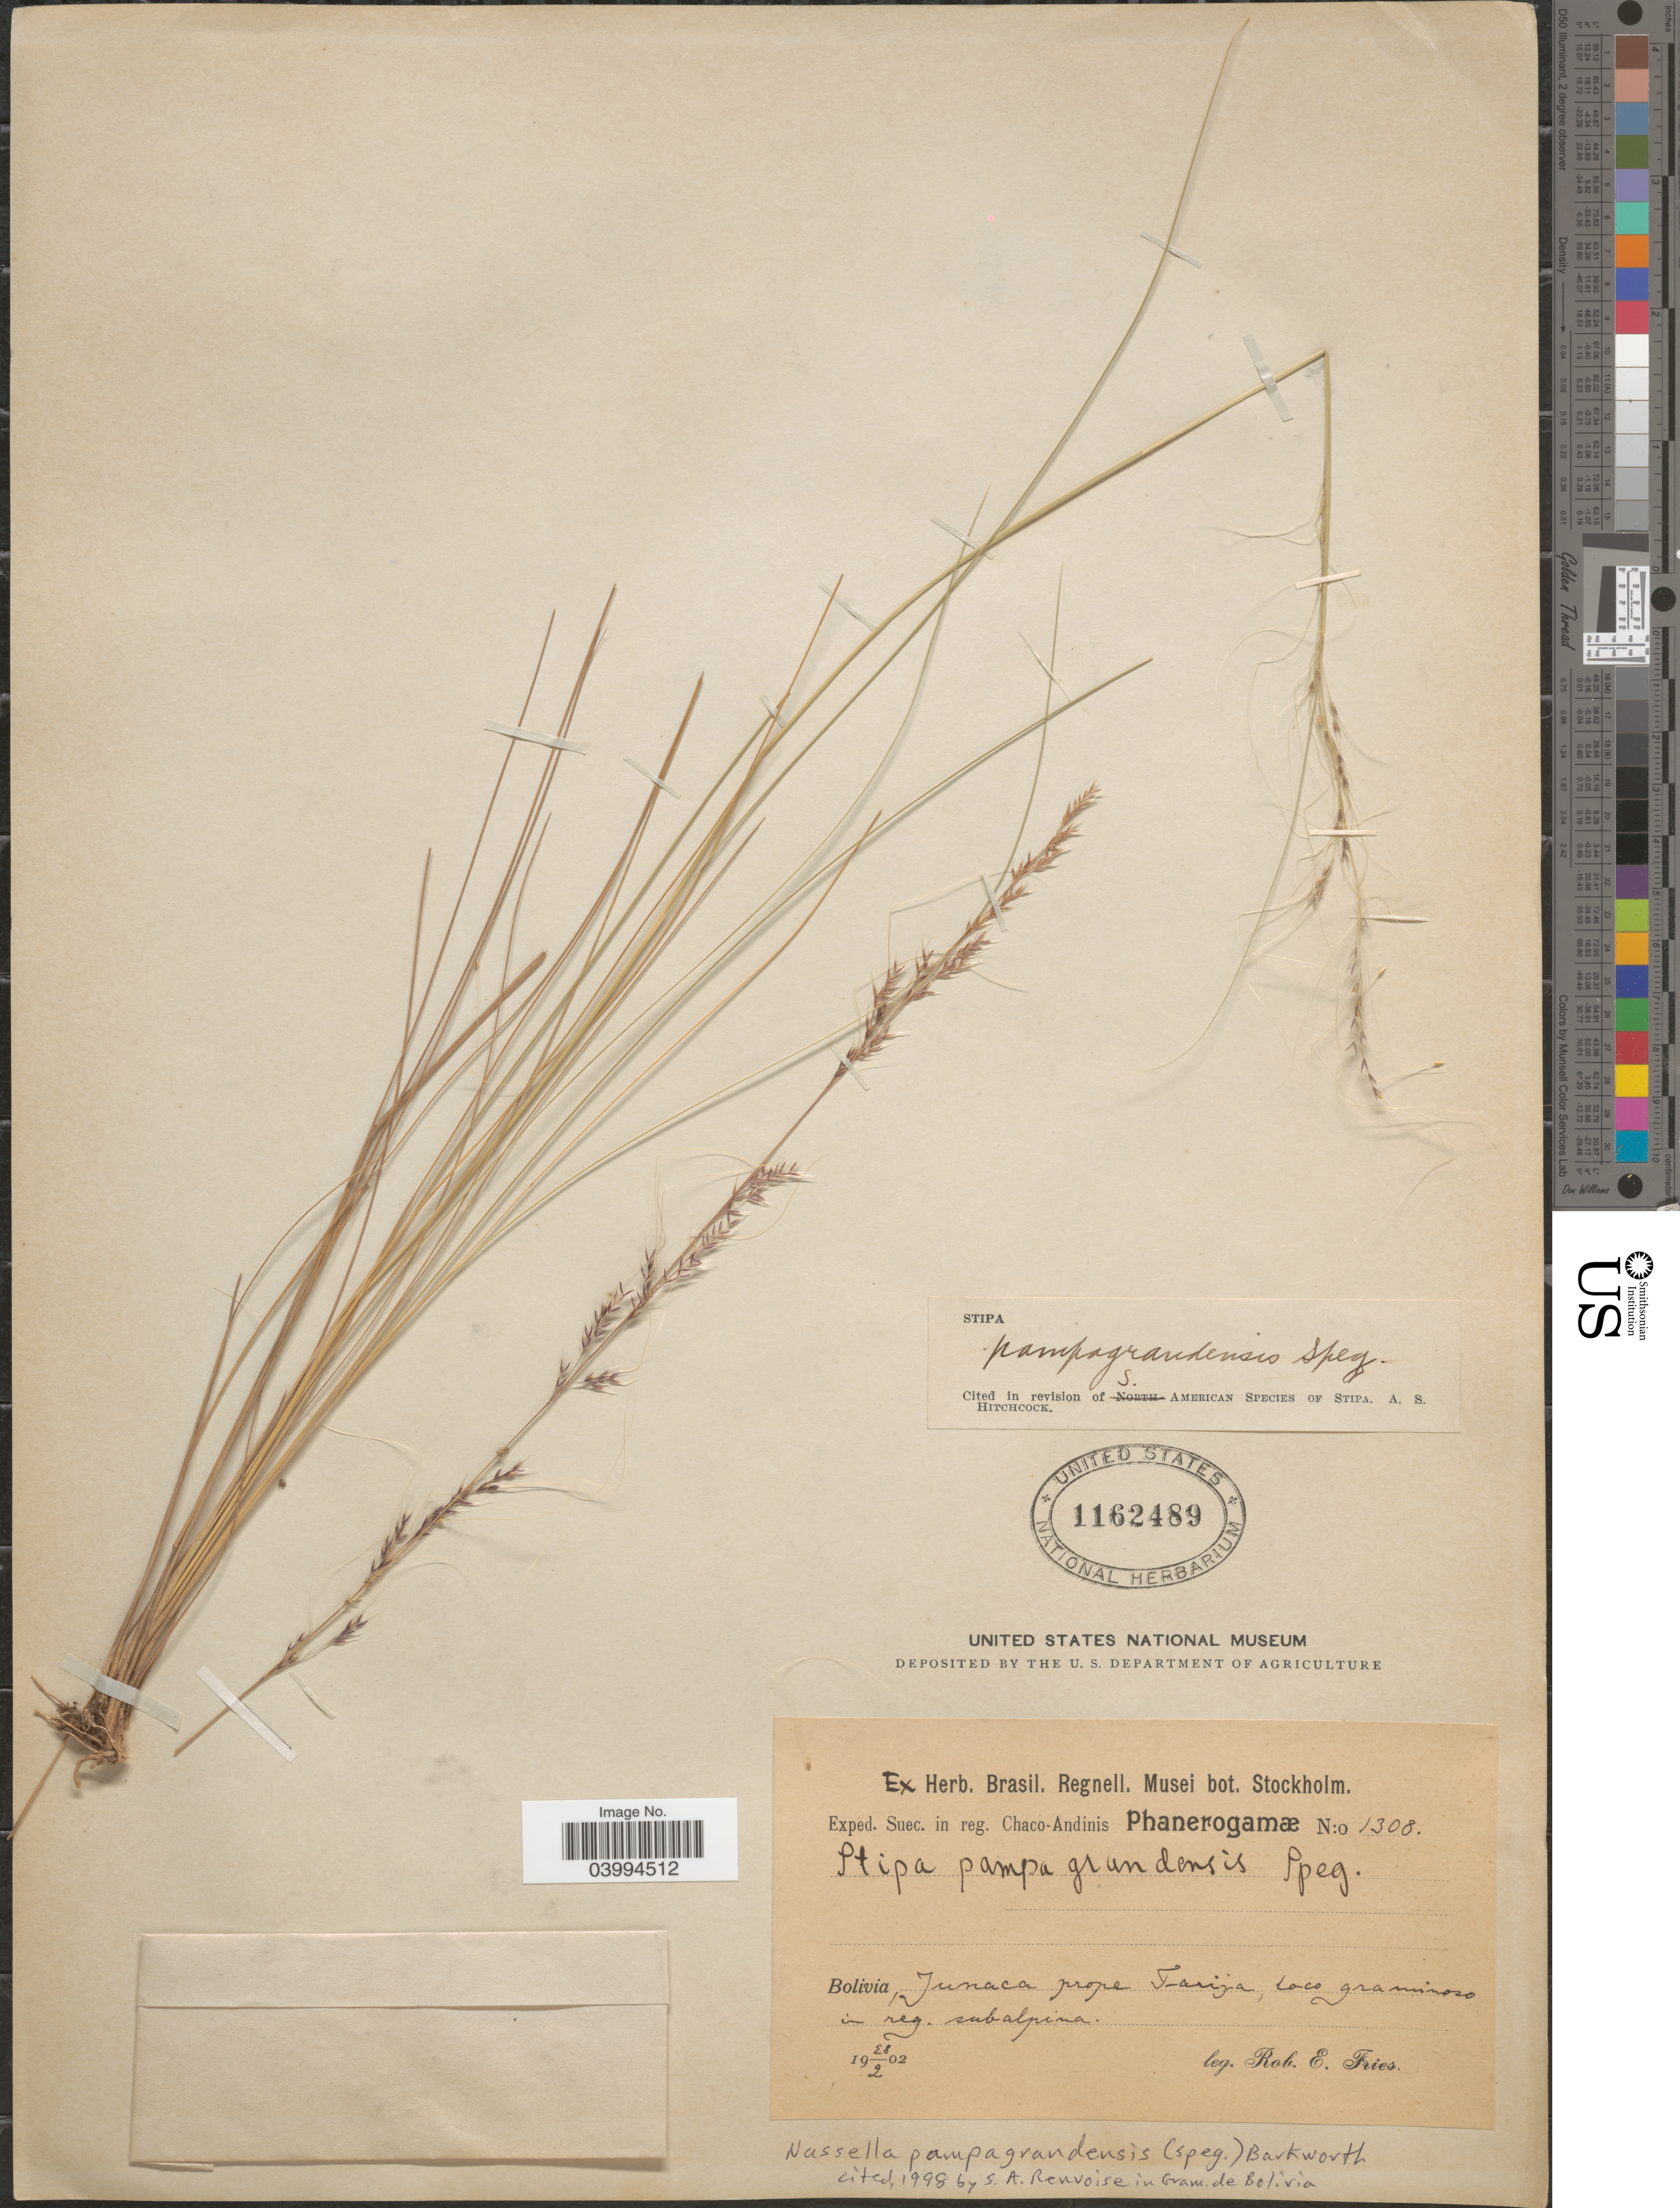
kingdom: Plantae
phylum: Tracheophyta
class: Liliopsida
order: Poales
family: Poaceae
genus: Nassella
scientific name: Nassella pampagrandensis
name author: (Speg.) Barkworth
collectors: R. E. Fries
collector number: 1308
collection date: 1902-02-28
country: Bolivia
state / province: Tarija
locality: Exped. Suec. in reg. Chaco-Andinis Phanerogamæ. Junaca prope Tarija, loco graminoso in reg. subalpina.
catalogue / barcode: US 1162489